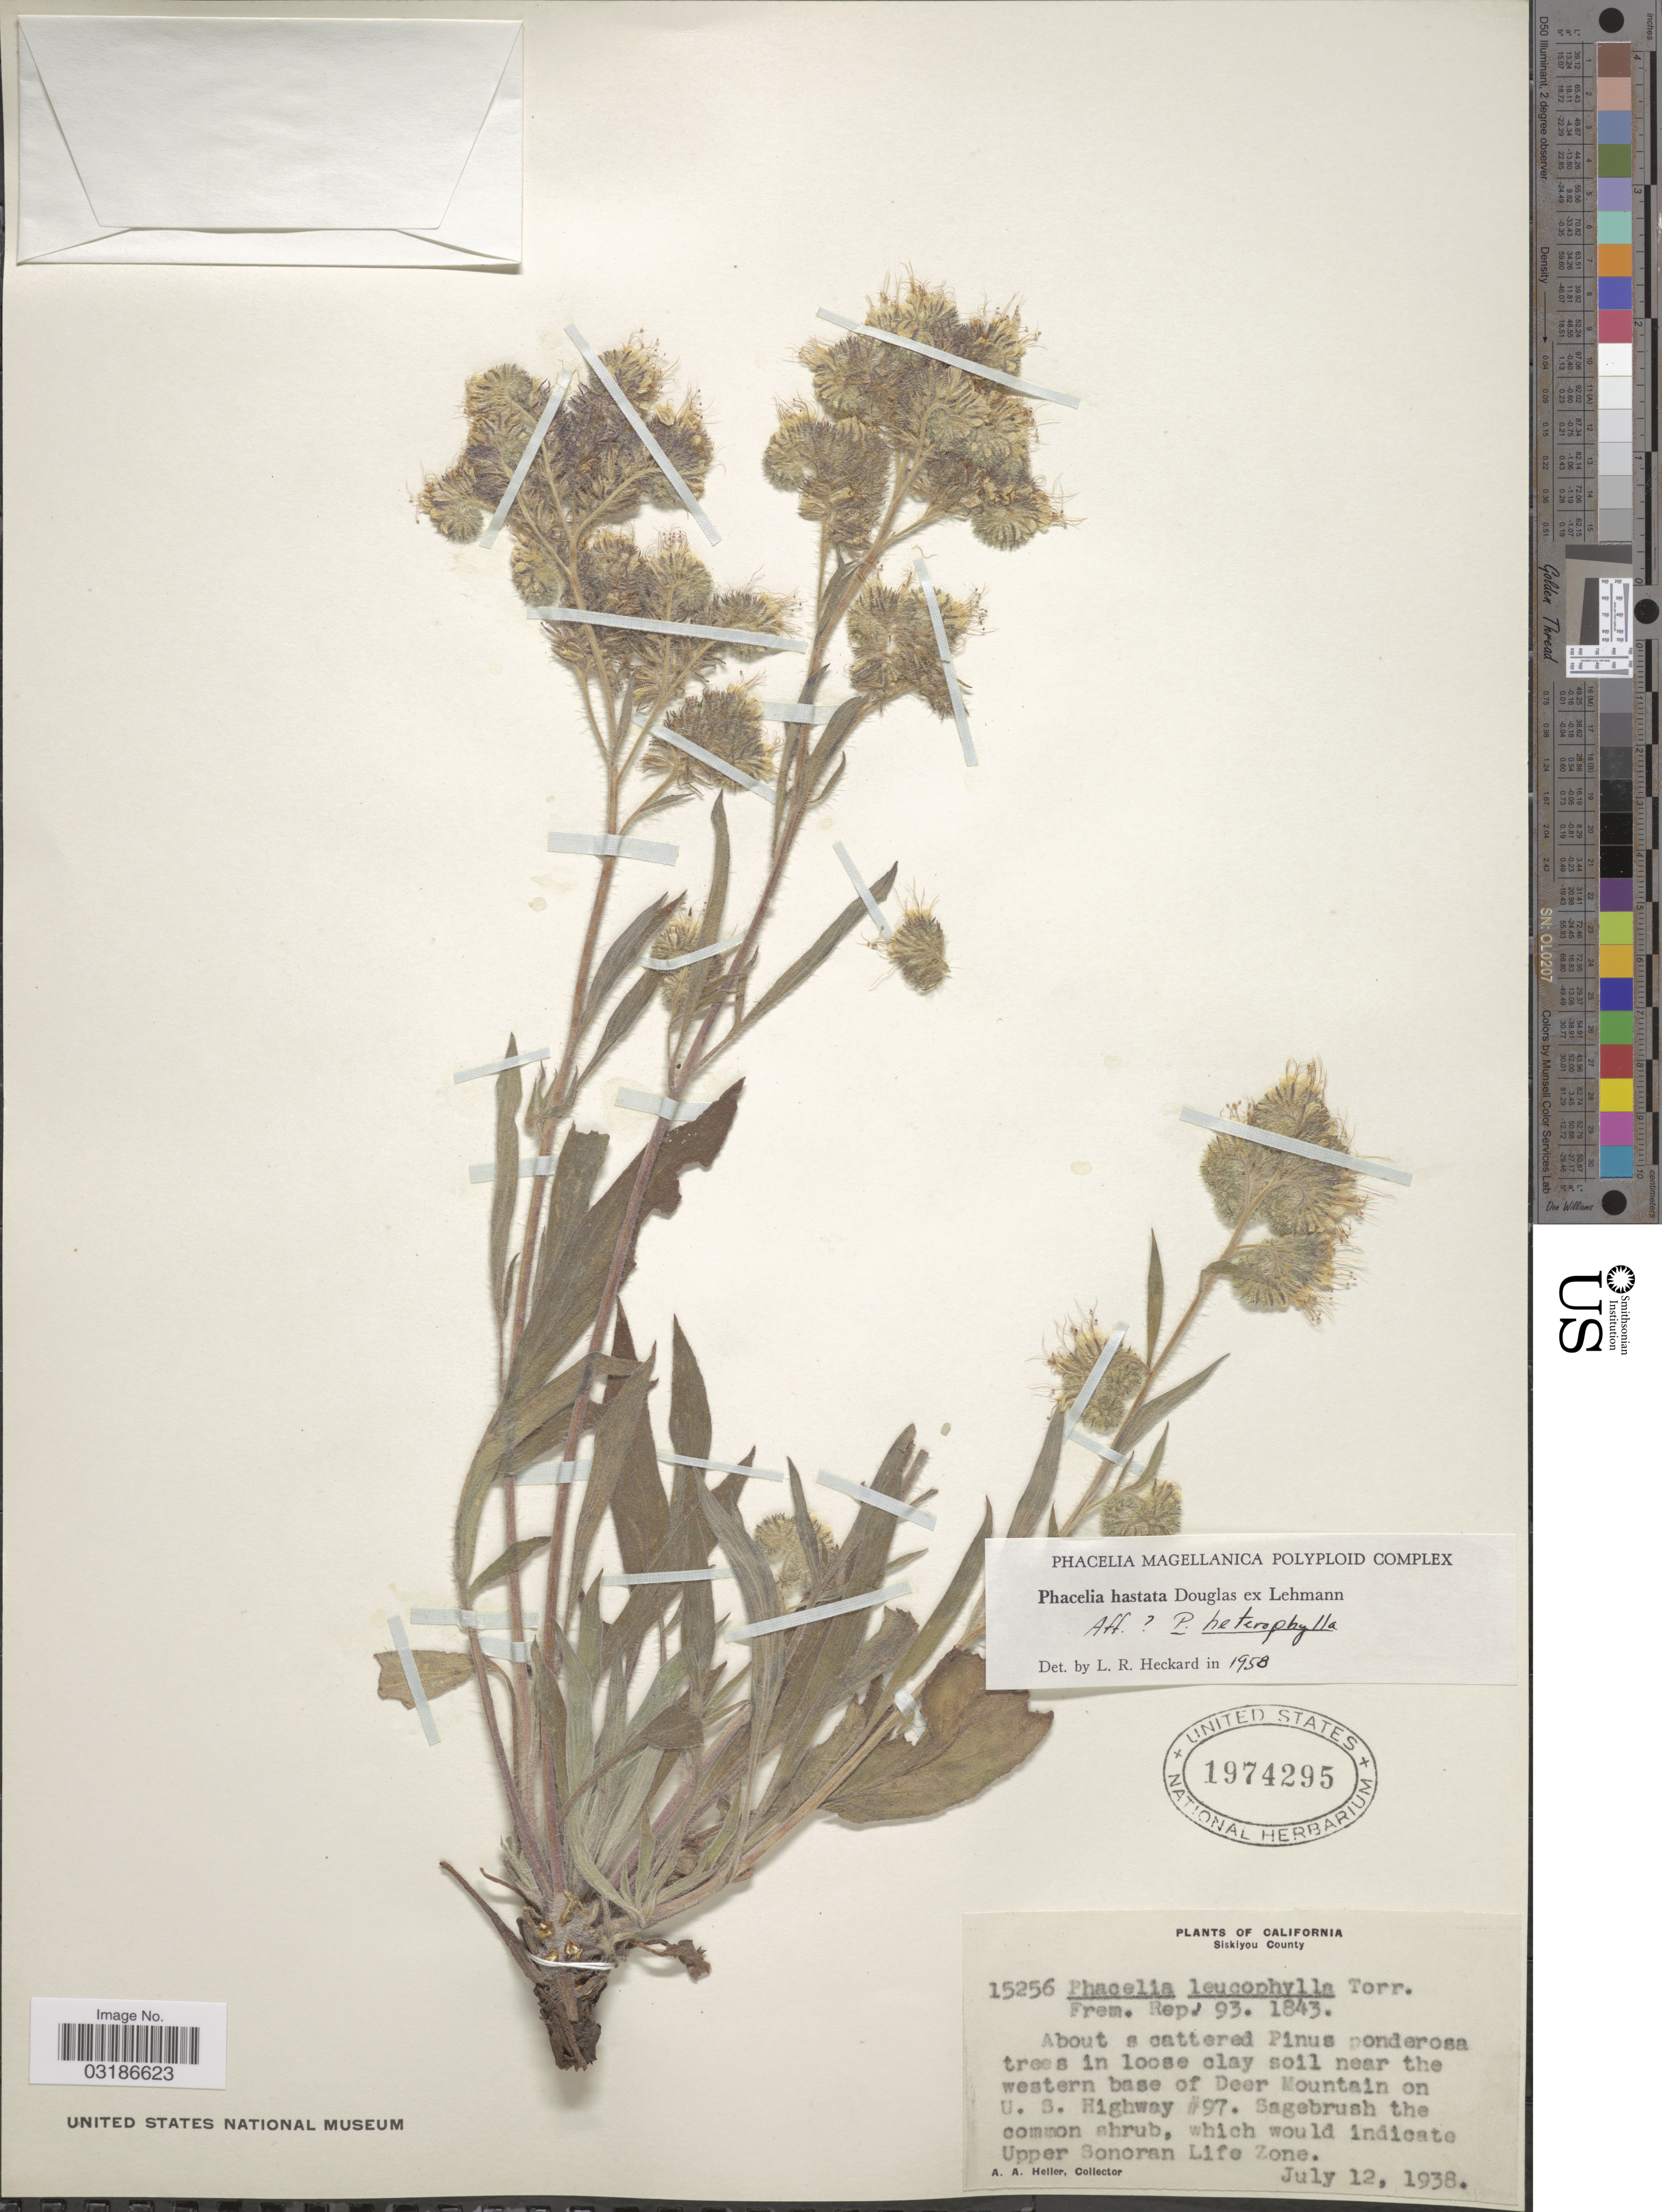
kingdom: Plantae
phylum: Tracheophyta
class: Magnoliopsida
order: Boraginales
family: Hydrophyllaceae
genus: Phacelia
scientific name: Phacelia hastata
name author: Douglas ex Lehm.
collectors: A. A. Heller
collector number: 15256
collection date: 1938-07-12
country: United States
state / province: California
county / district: Siskiyou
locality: Siskiyou County, About a cattered Pinus ponderosa trees in loose clay soil near the western base of Deer Mountain on U. S. Highway #97. Sagebrush the common shrub, which would indicate Upper Sonoran Life Zone.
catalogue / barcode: US 1974295